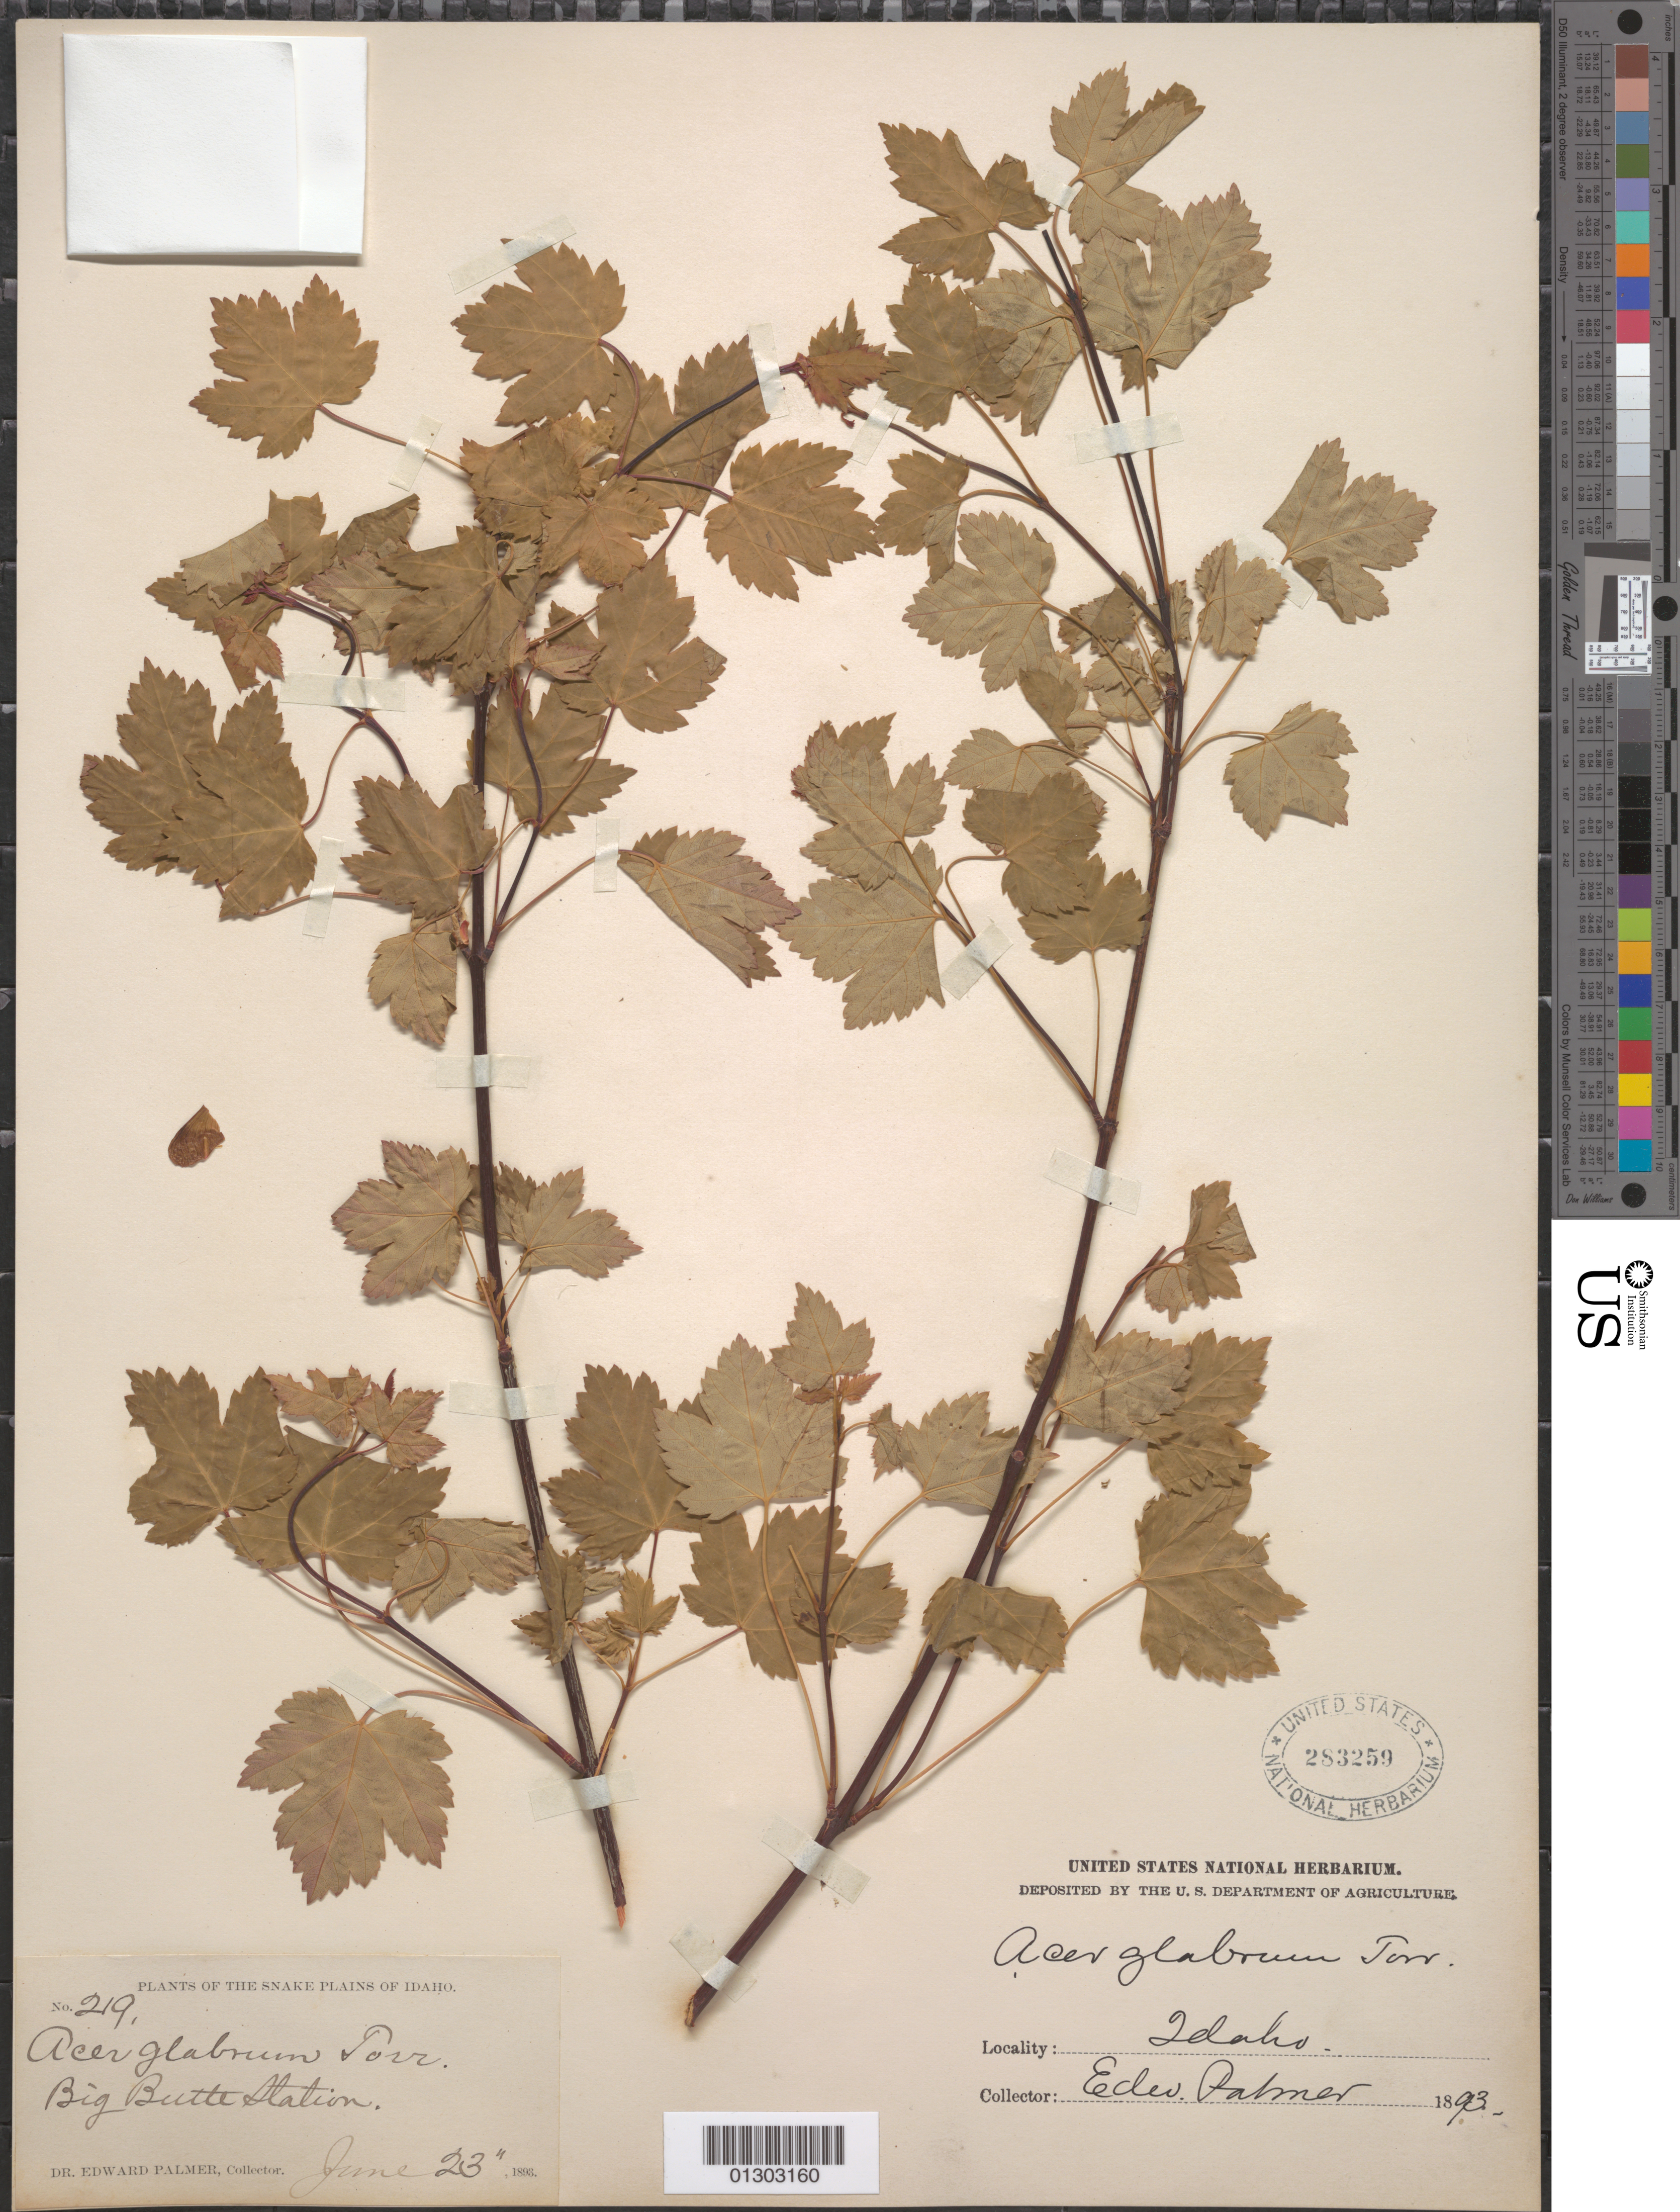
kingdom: Plantae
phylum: Tracheophyta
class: Magnoliopsida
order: Sapindales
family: Sapindaceae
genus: Acer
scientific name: Acer glabrum var. douglasii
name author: (Hook.) Dippel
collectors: E. Palmer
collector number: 219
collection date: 1893-06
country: United States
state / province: Idaho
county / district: Butte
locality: Big Butte Station.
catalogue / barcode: US 283259